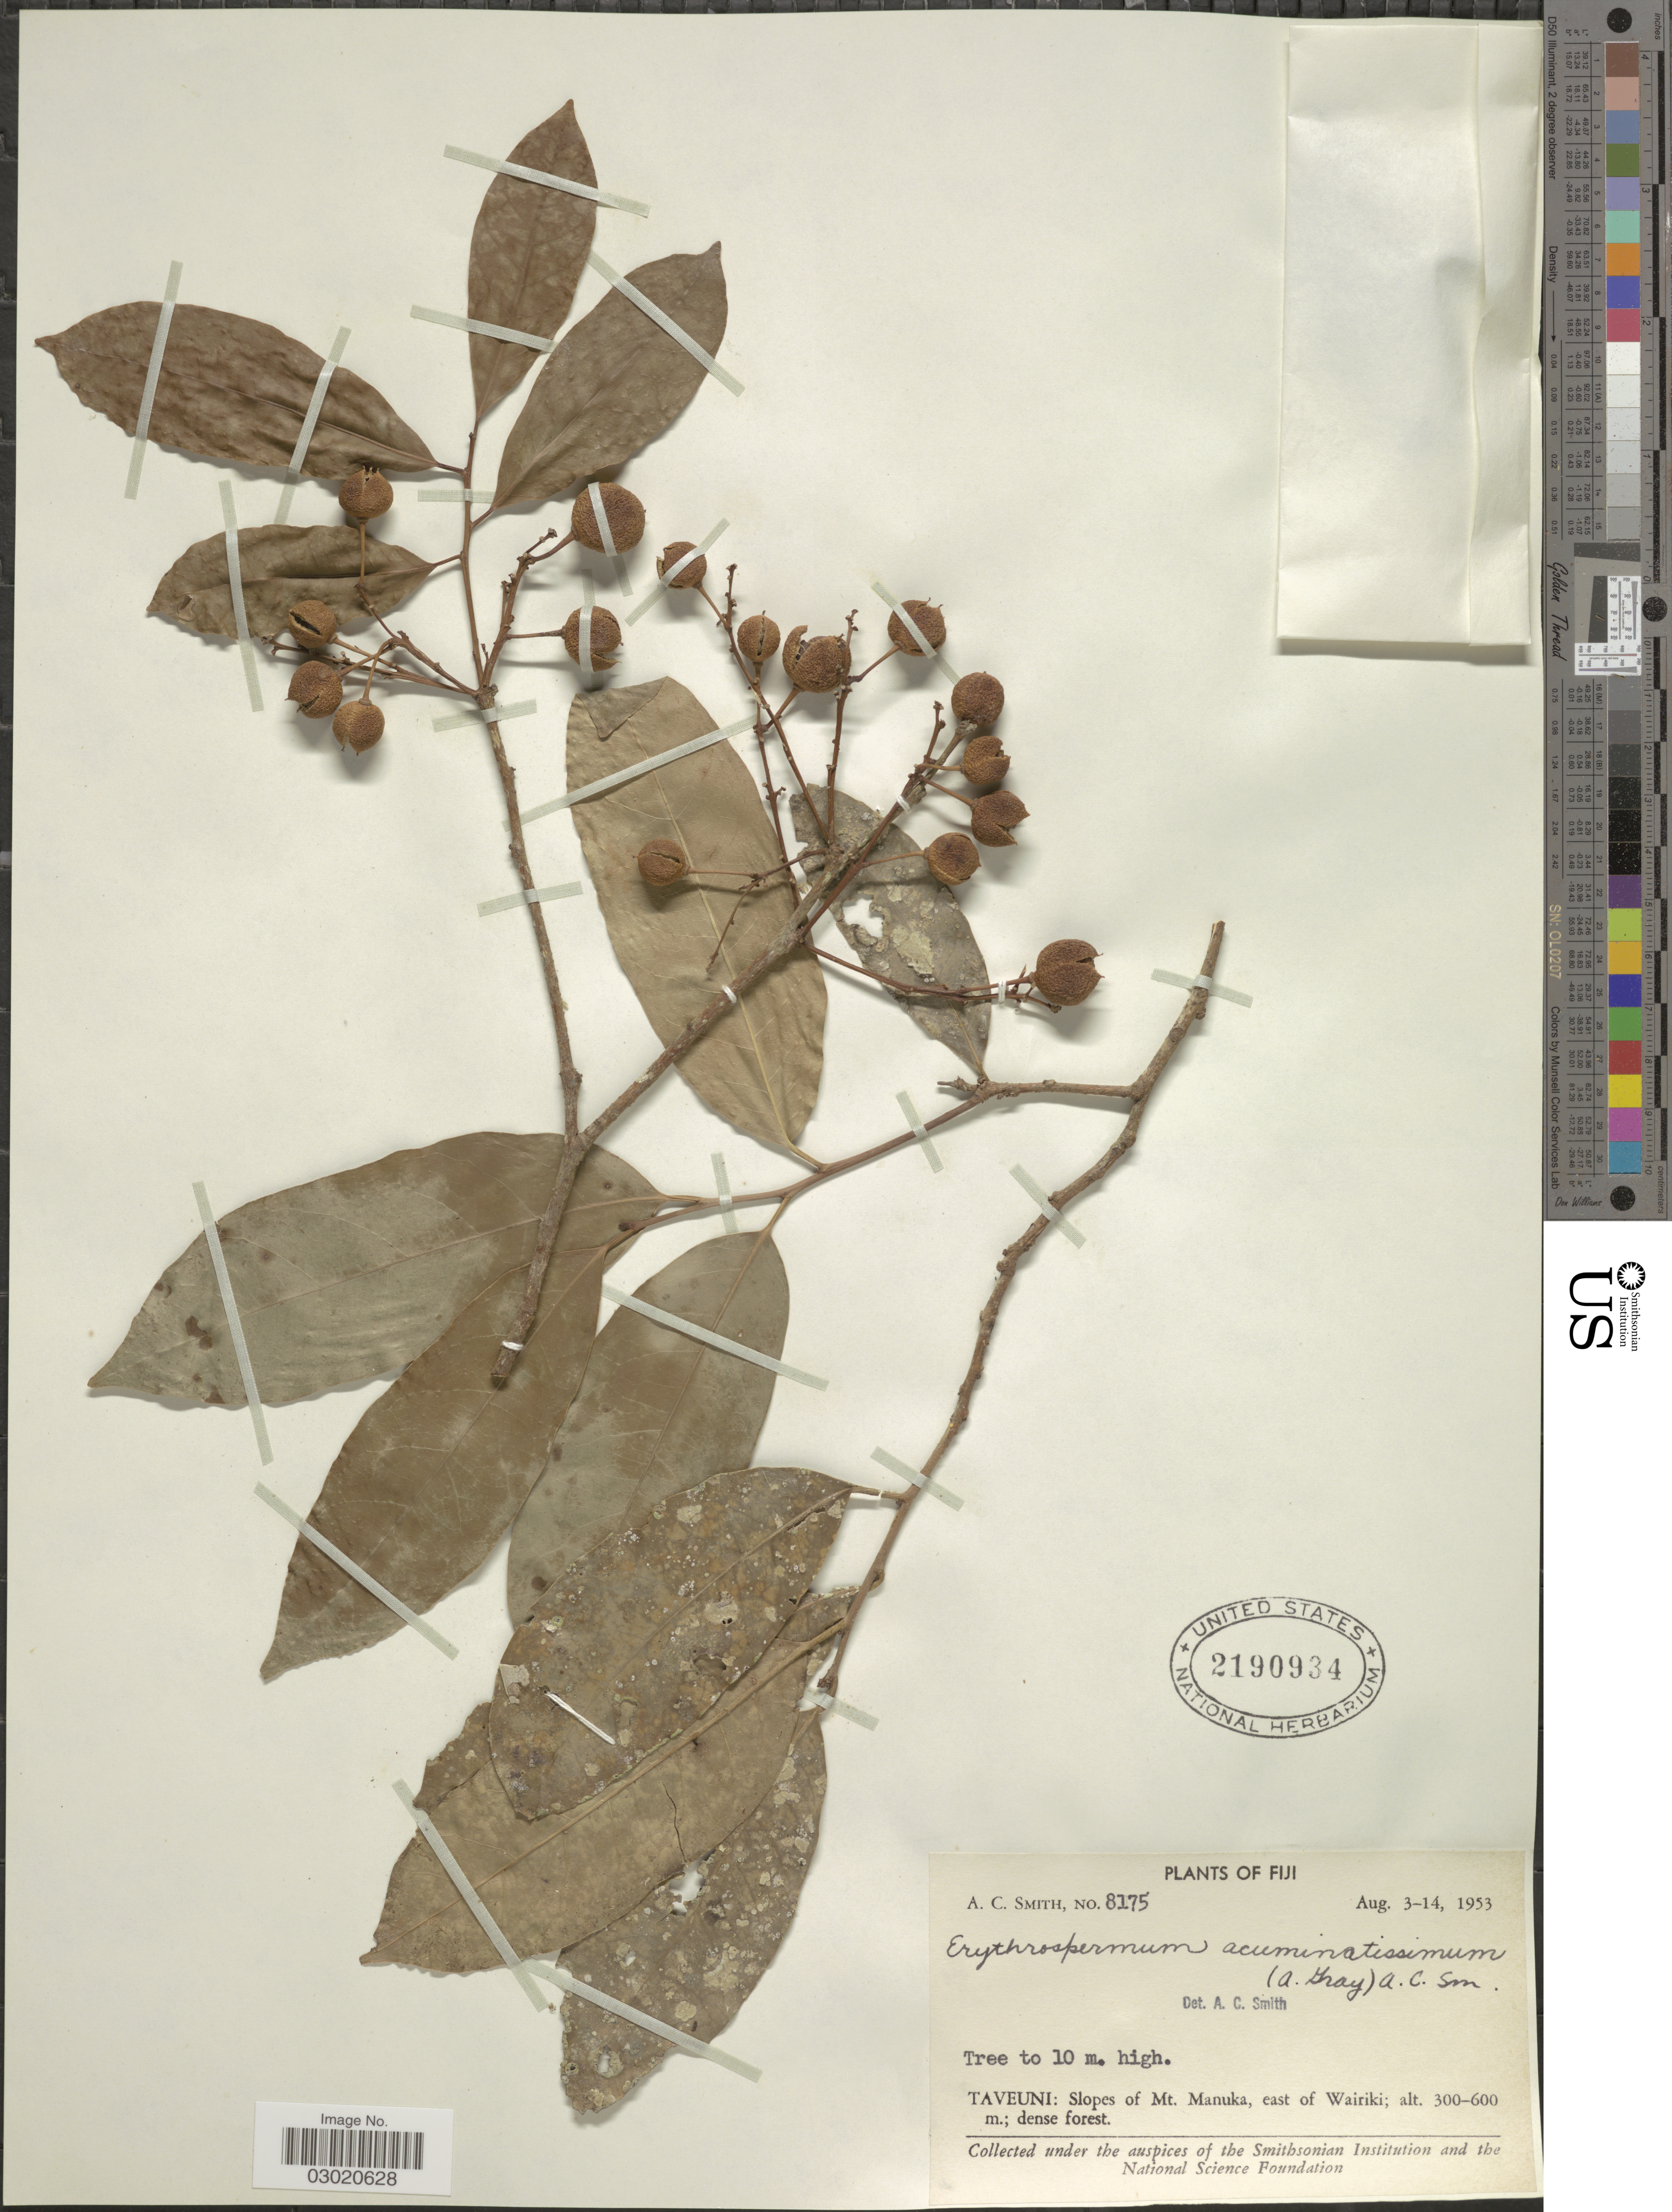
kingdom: Plantae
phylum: Tracheophyta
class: Magnoliopsida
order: Malpighiales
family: Achariaceae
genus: Erythrospermum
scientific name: Erythrospermum acuminatissimum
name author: (A. Gray) A.C. Sm.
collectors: A. C. Smith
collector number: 8175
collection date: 1953-08-03/1953-08-14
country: Fiji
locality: Taveuni: Slopes of Mt. Manuka, east of Wairiki.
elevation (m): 300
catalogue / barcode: US 2190934